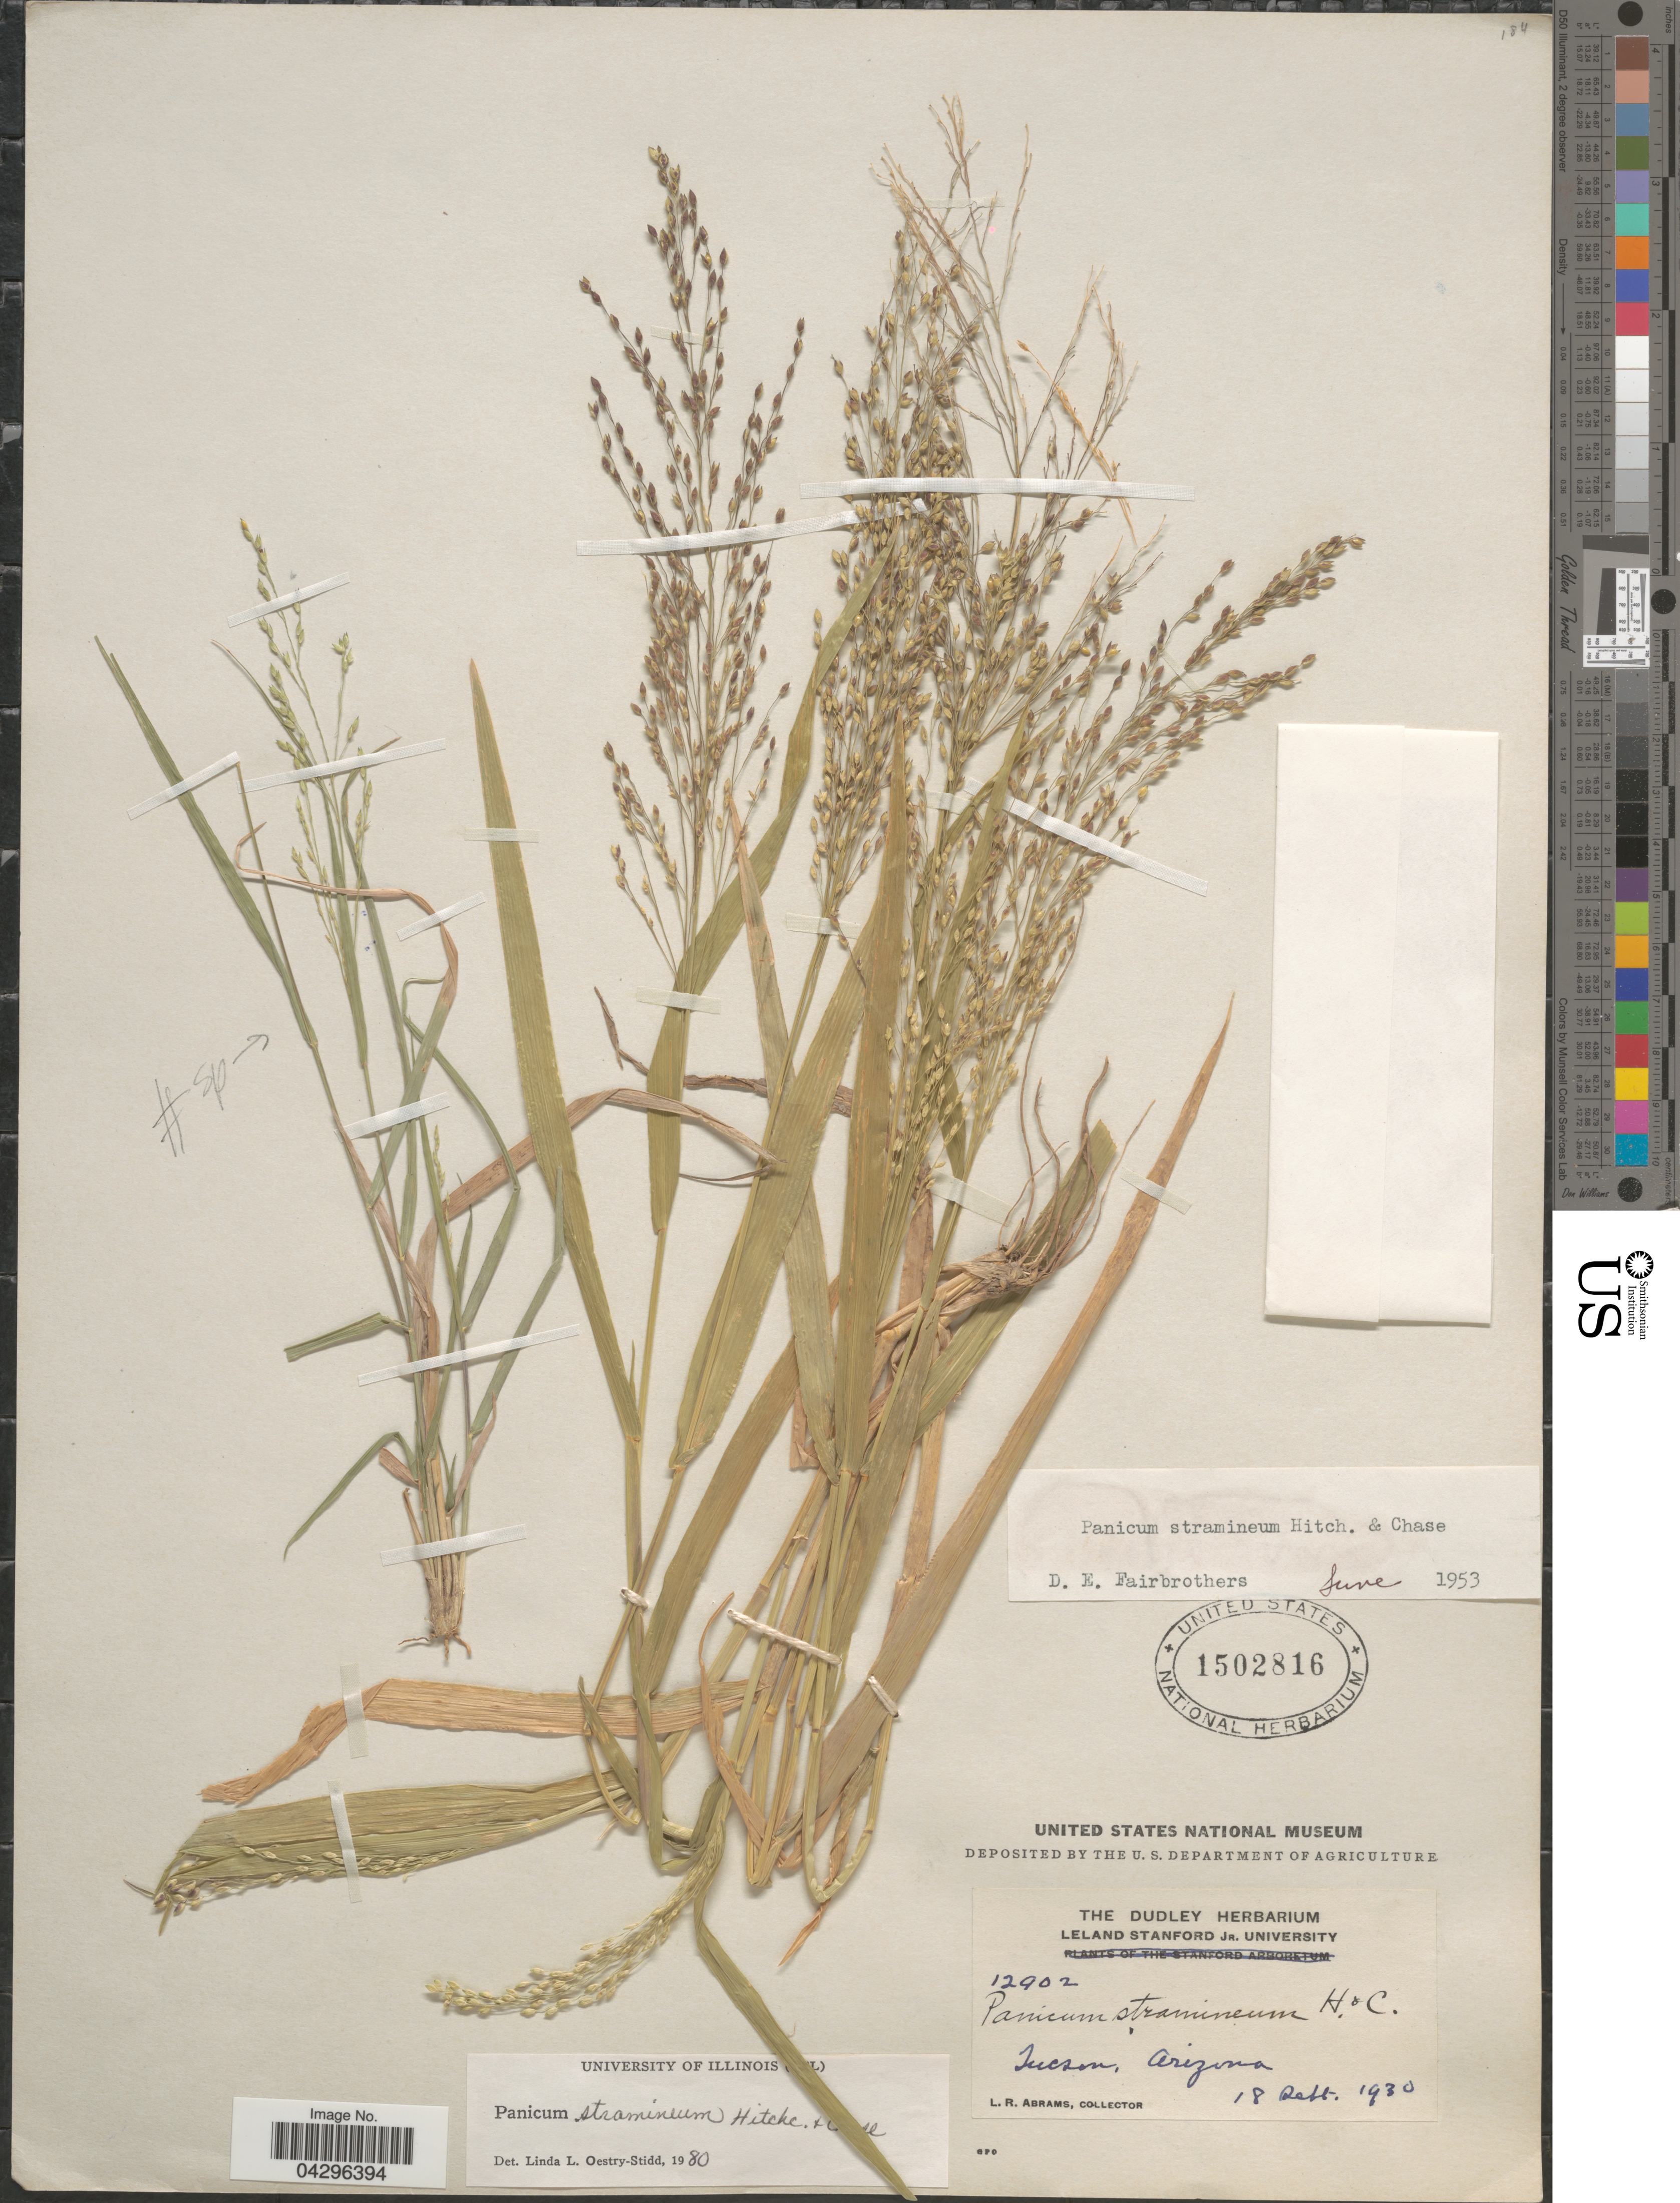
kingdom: Plantae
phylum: Tracheophyta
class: Liliopsida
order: Poales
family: Poaceae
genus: Panicum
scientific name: Panicum stramineum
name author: Hitchc. & Chase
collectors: L. Abrams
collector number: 12902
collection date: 1930-09-18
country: United States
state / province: Arizona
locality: Tucson.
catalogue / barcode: US 1502816